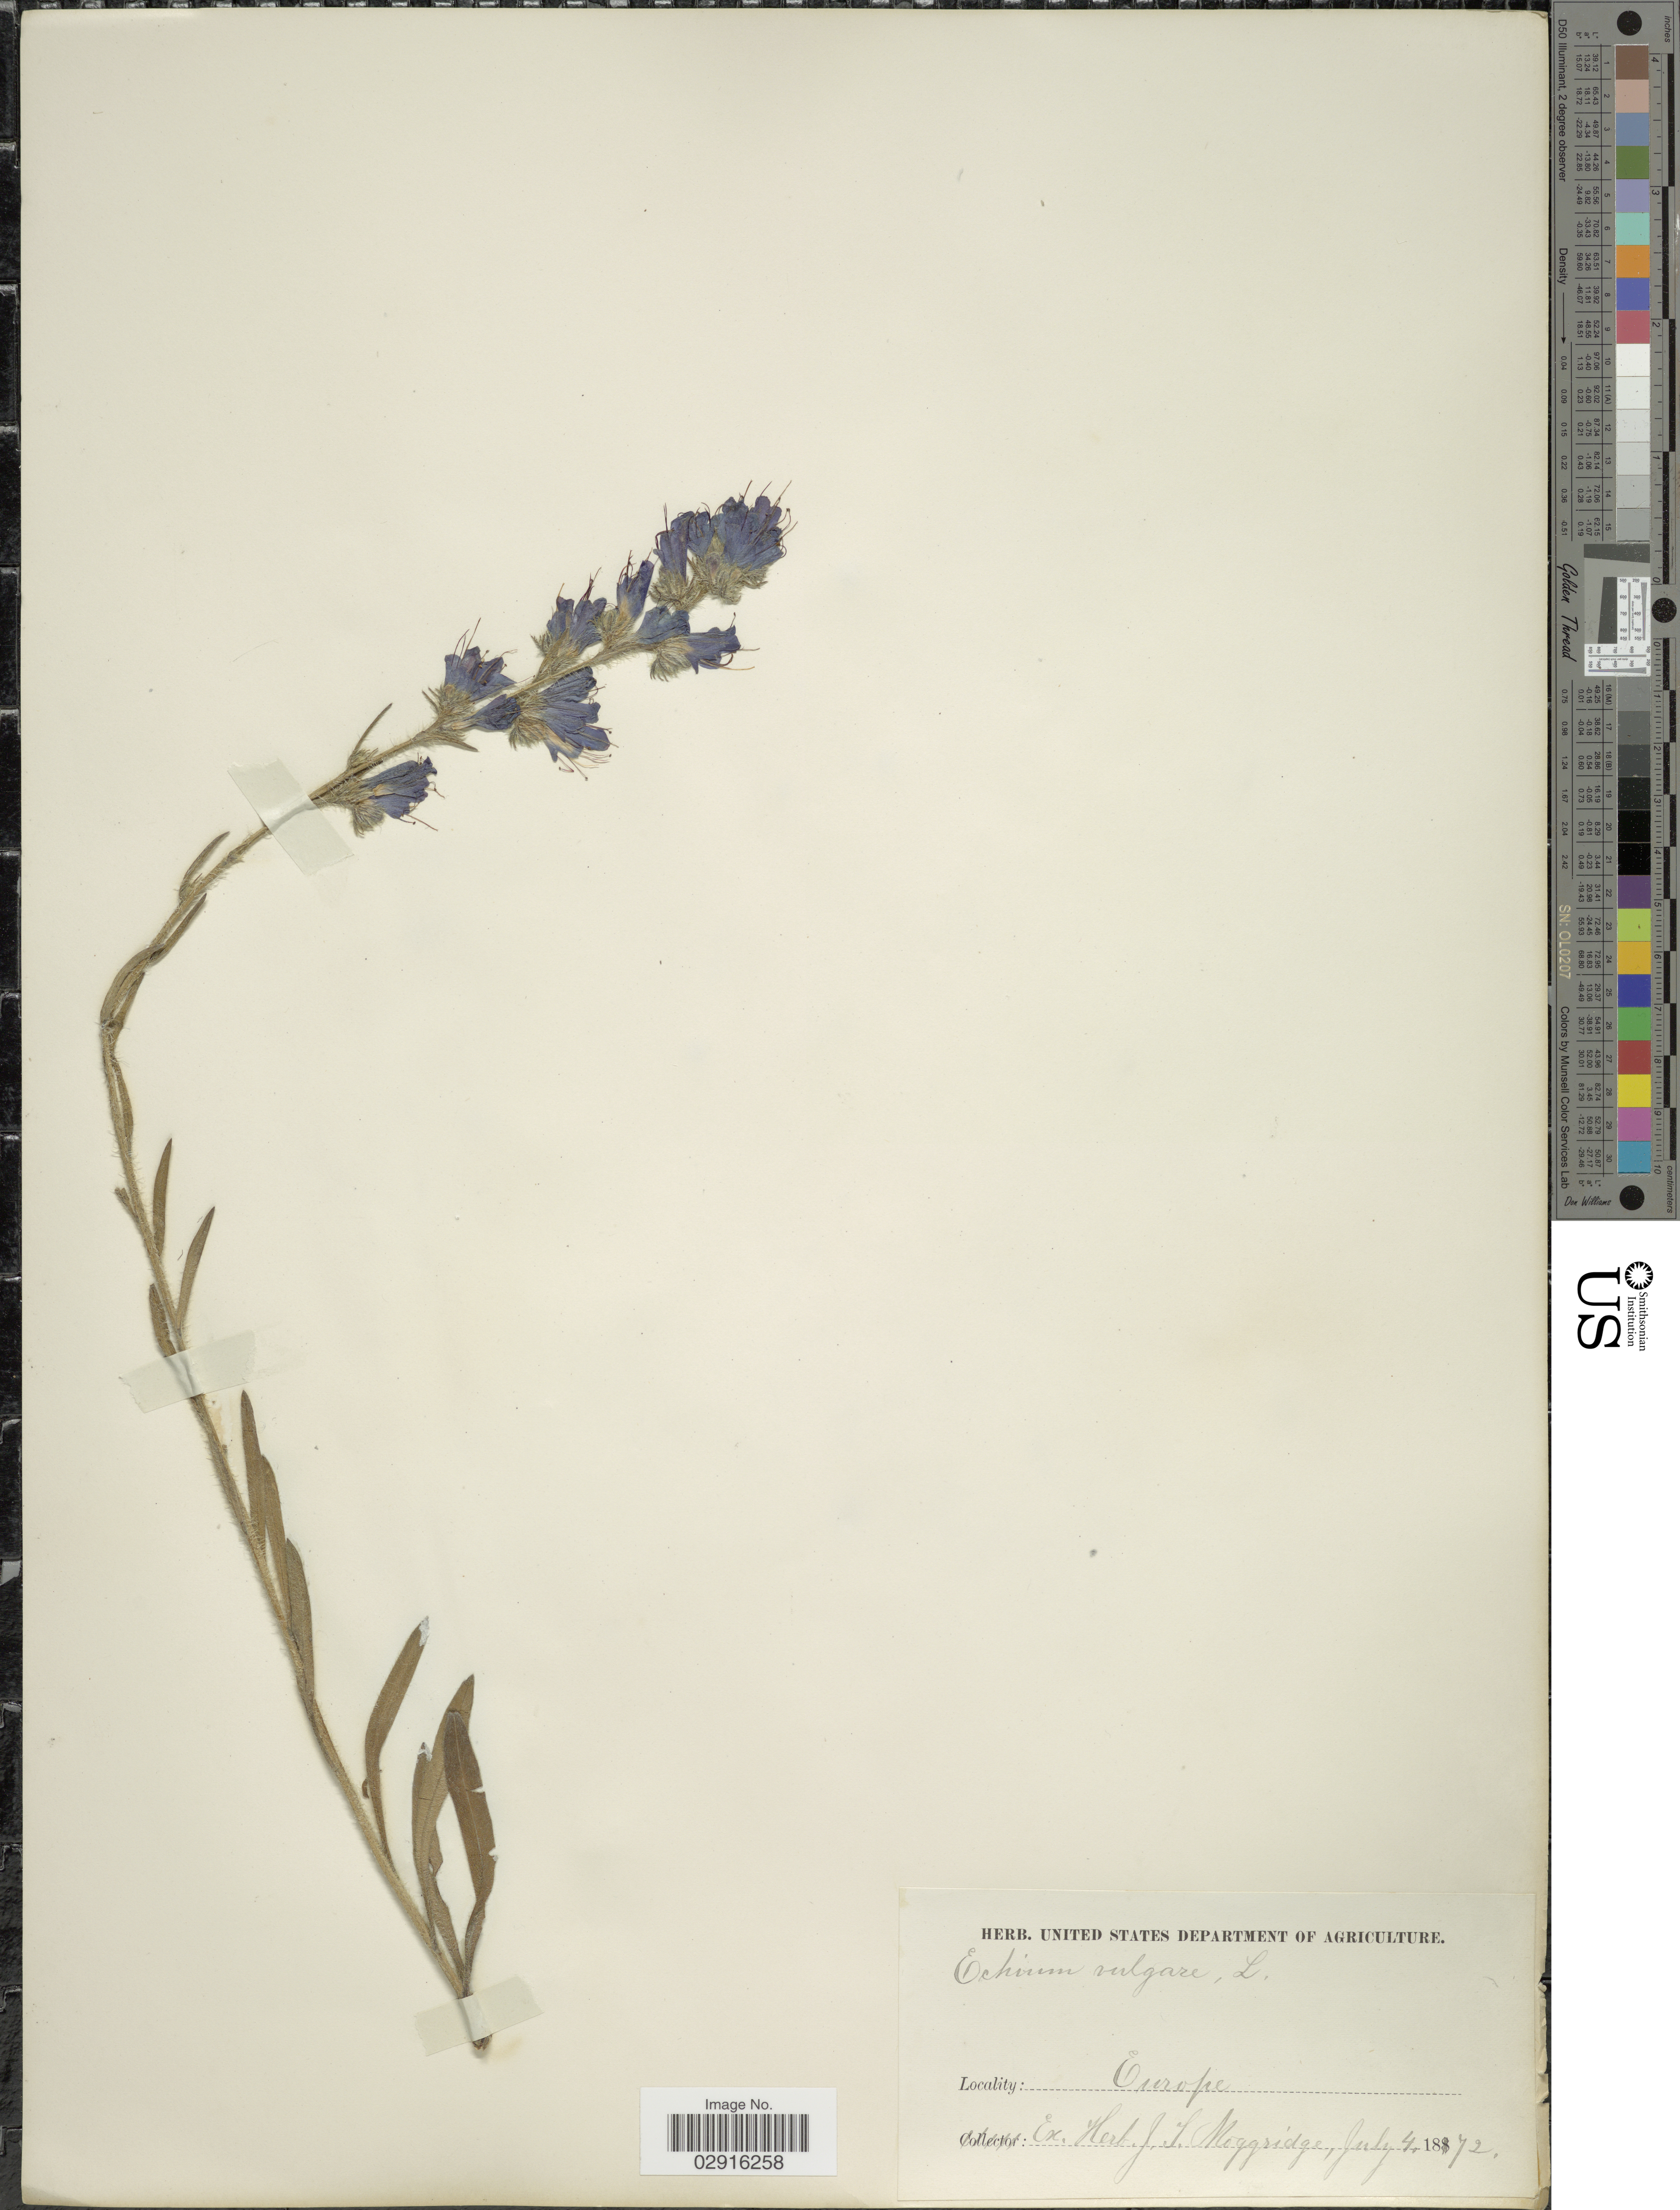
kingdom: Plantae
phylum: Tracheophyta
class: Magnoliopsida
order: Boraginales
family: Boraginaceae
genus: Echium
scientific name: Echium vulgare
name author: L.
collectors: ex herb. J.T. Moggridge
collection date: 1872-07-04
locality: Europe.